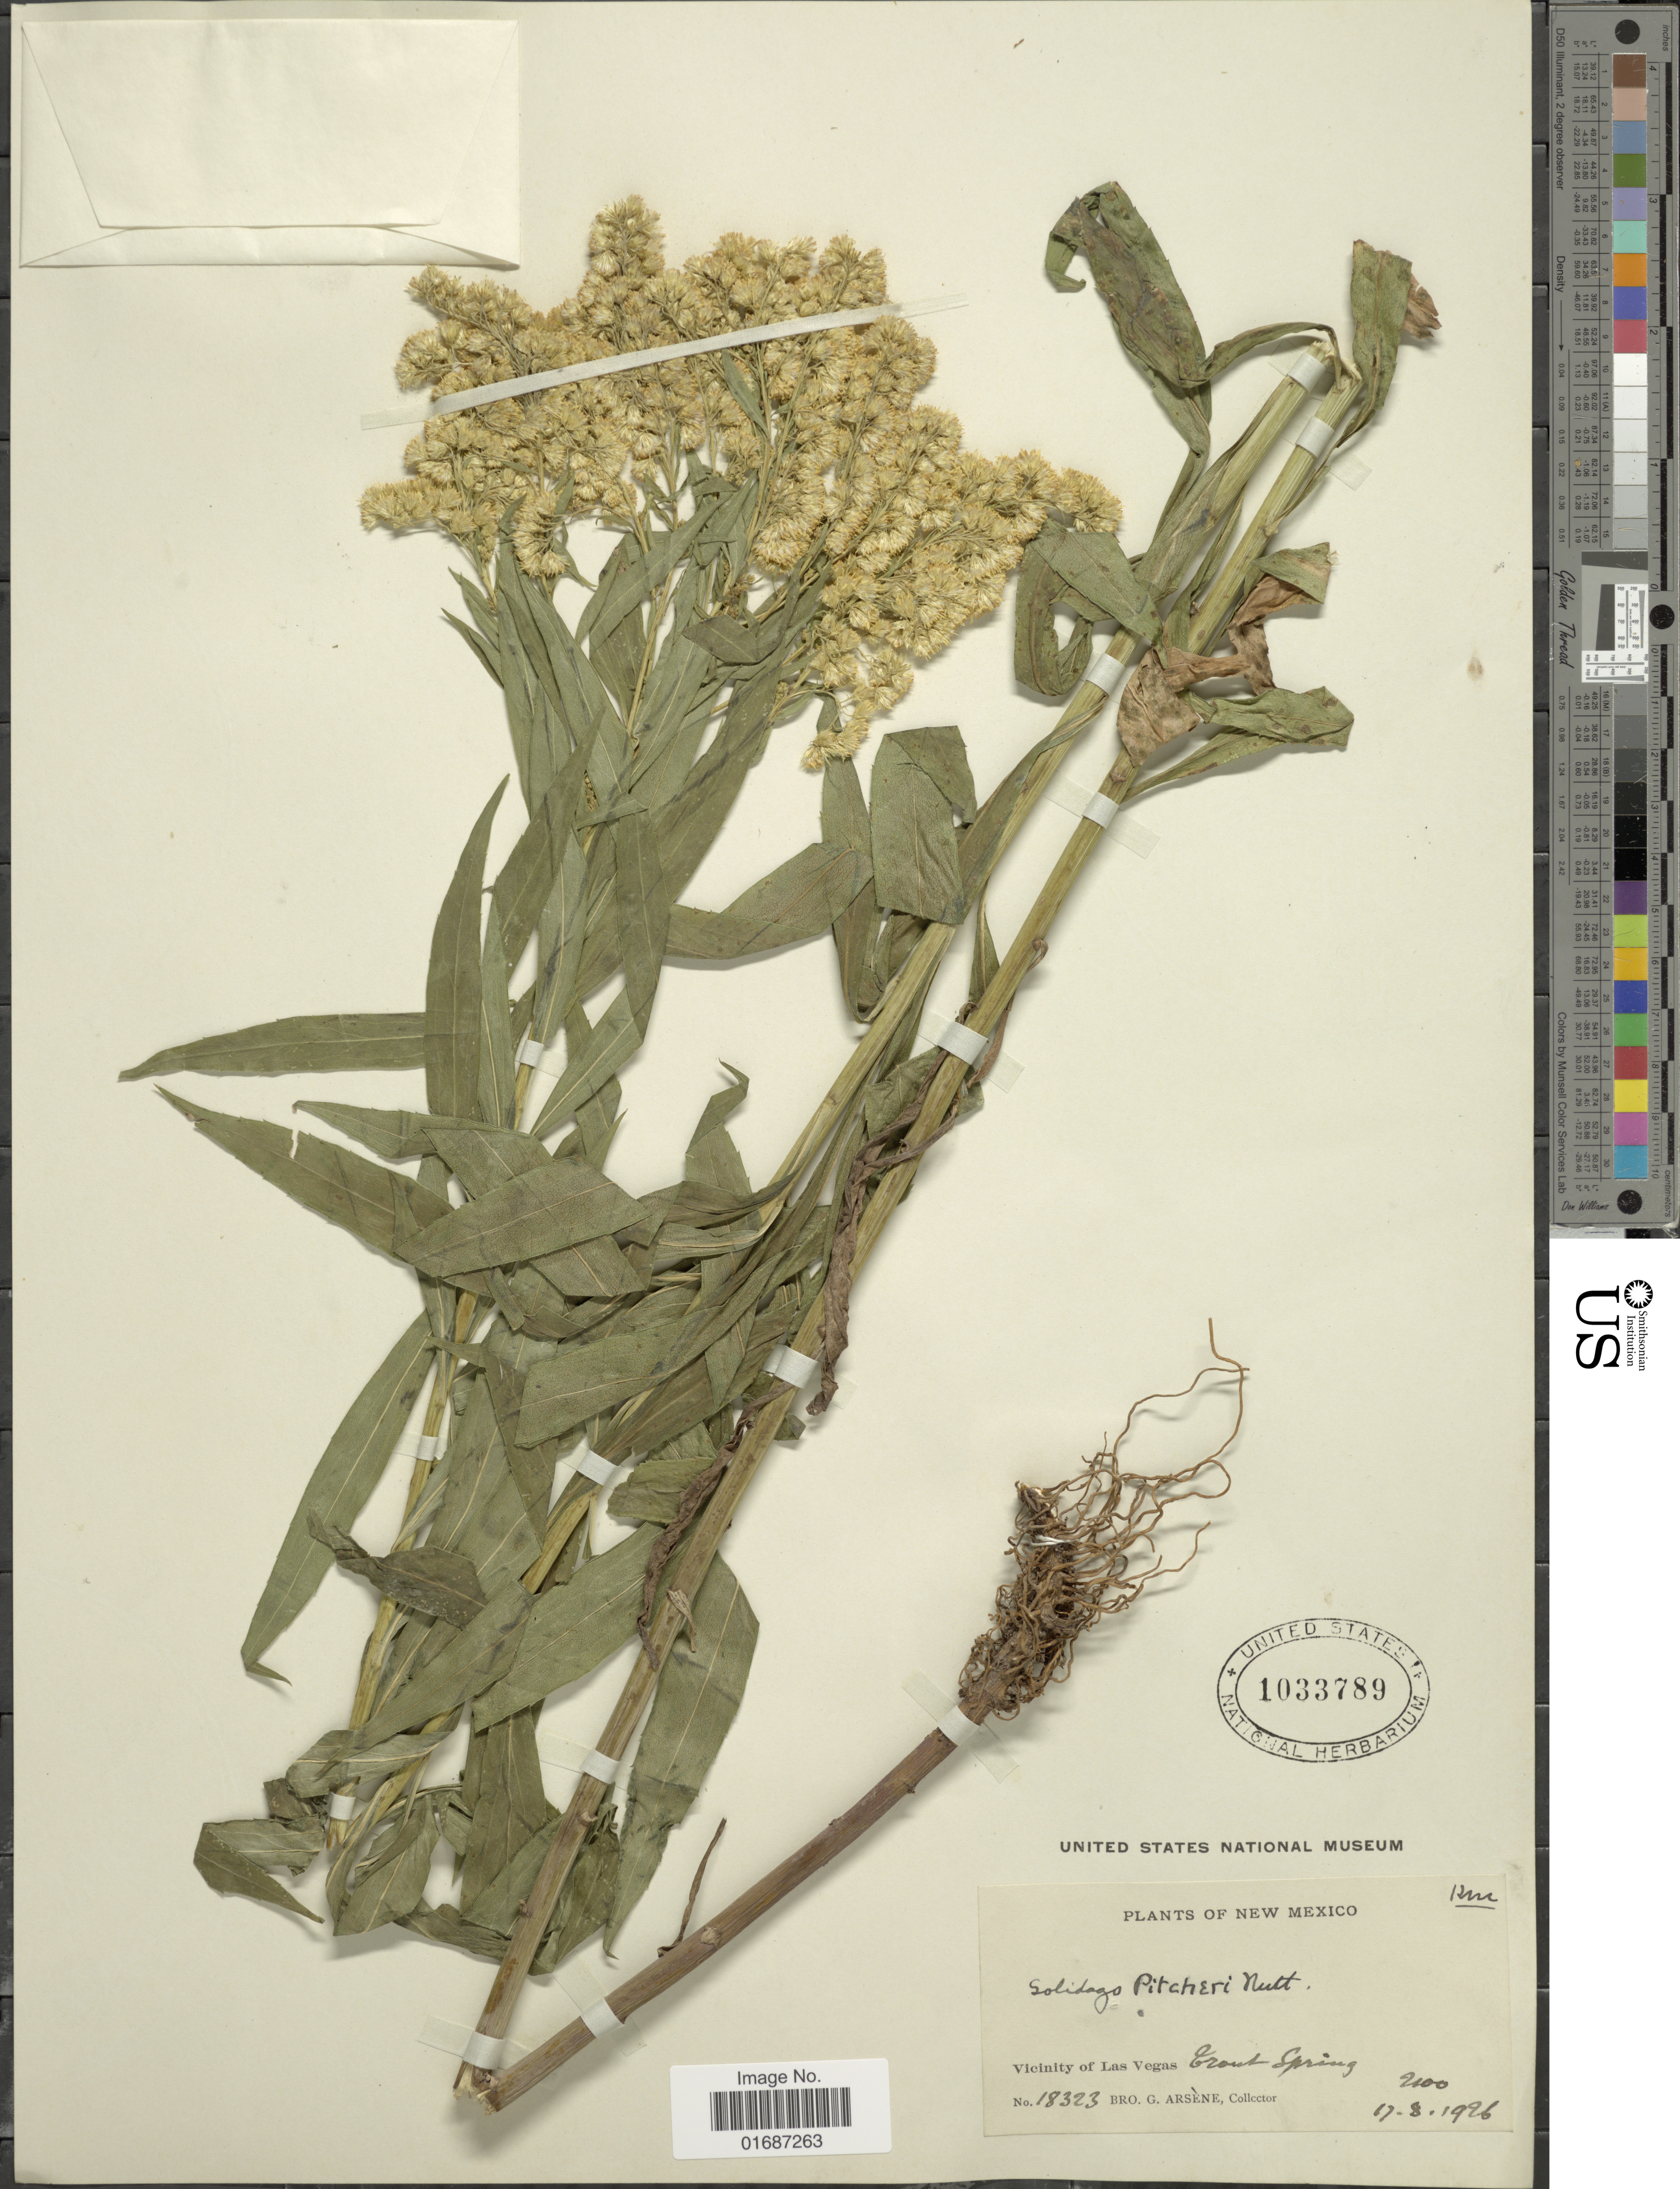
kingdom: Plantae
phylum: Tracheophyta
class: Magnoliopsida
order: Asterales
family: Asteraceae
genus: Solidago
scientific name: Solidago gigantea var. leiophylla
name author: Fernald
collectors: Bro. G. Arsène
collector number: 18323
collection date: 1926-08-17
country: United States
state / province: New Mexico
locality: Vicinity of Las Vegas, Grant Spring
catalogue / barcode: US 1033789